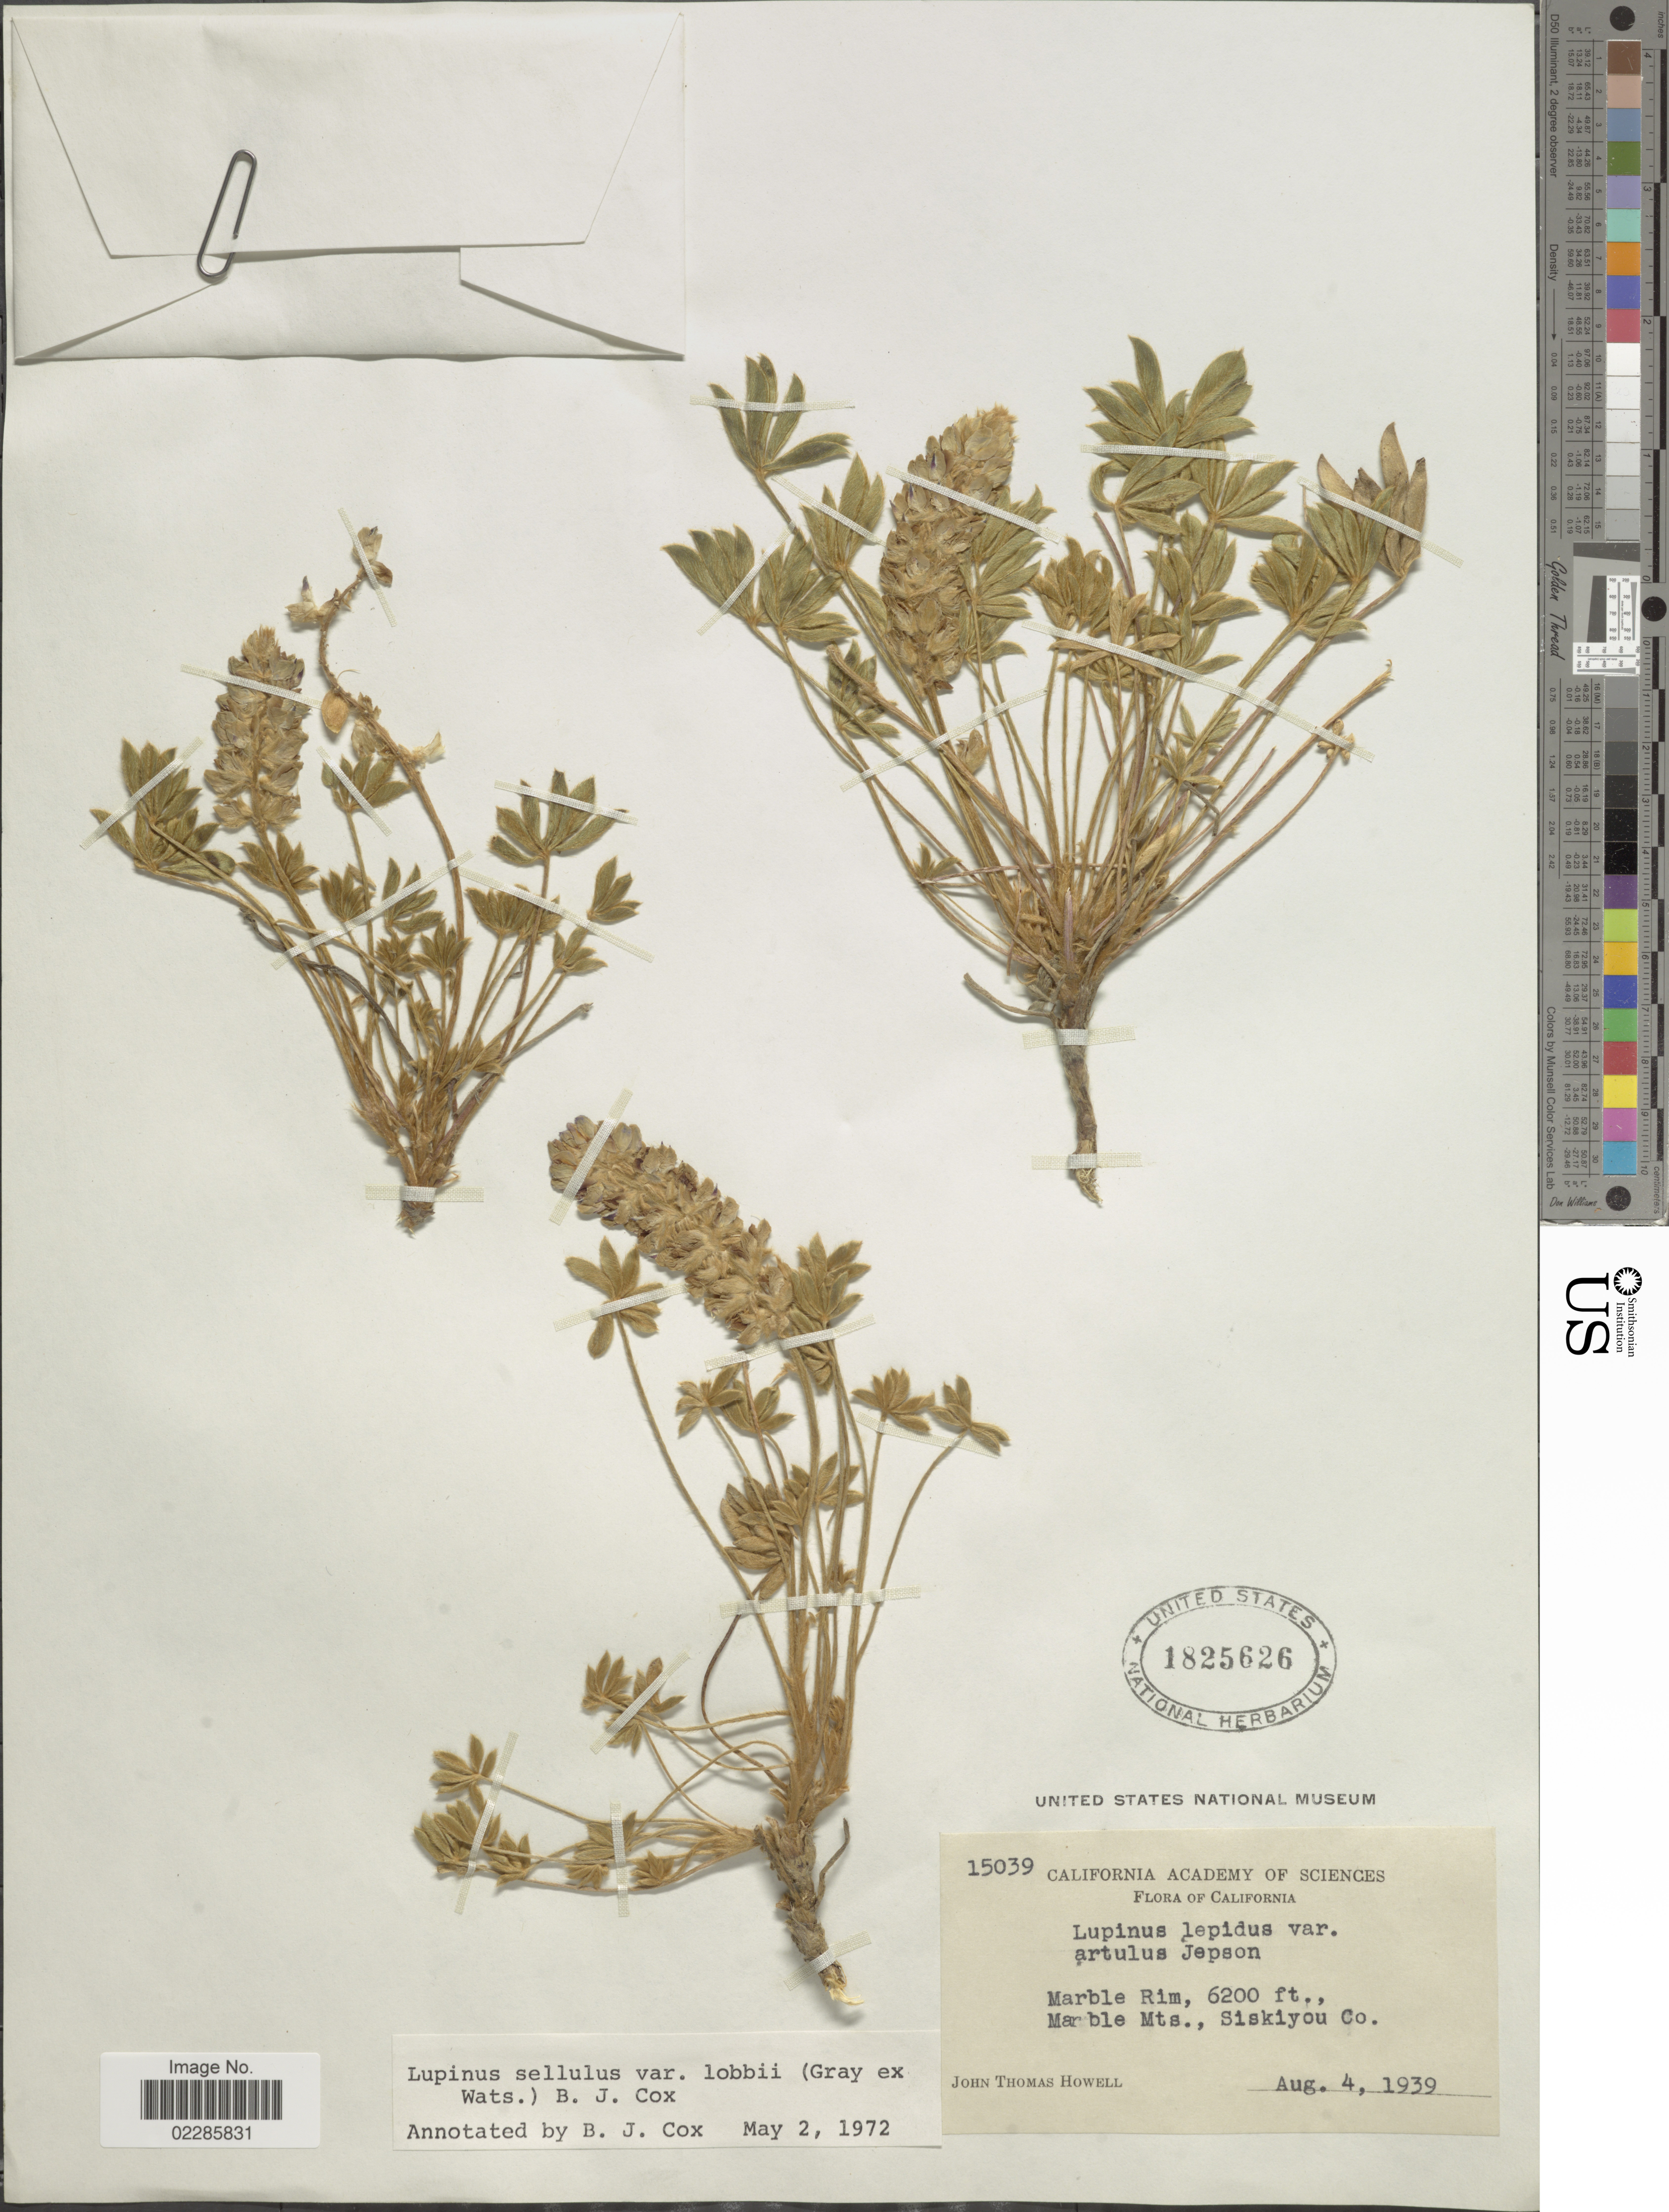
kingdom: Plantae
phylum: Tracheophyta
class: Magnoliopsida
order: Fabales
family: Fabaceae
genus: Lupinus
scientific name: Lupinus sellulus var. lobbii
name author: (A. Gray ex S. Watson) B.J. Cox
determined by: Cox, B. J.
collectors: J. T. Howell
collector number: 15039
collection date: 1939-08-04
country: United States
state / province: California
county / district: Siskiyou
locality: Marble Rim, Marble Mts., Siskiyou Co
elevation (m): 1890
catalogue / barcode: US 1825626